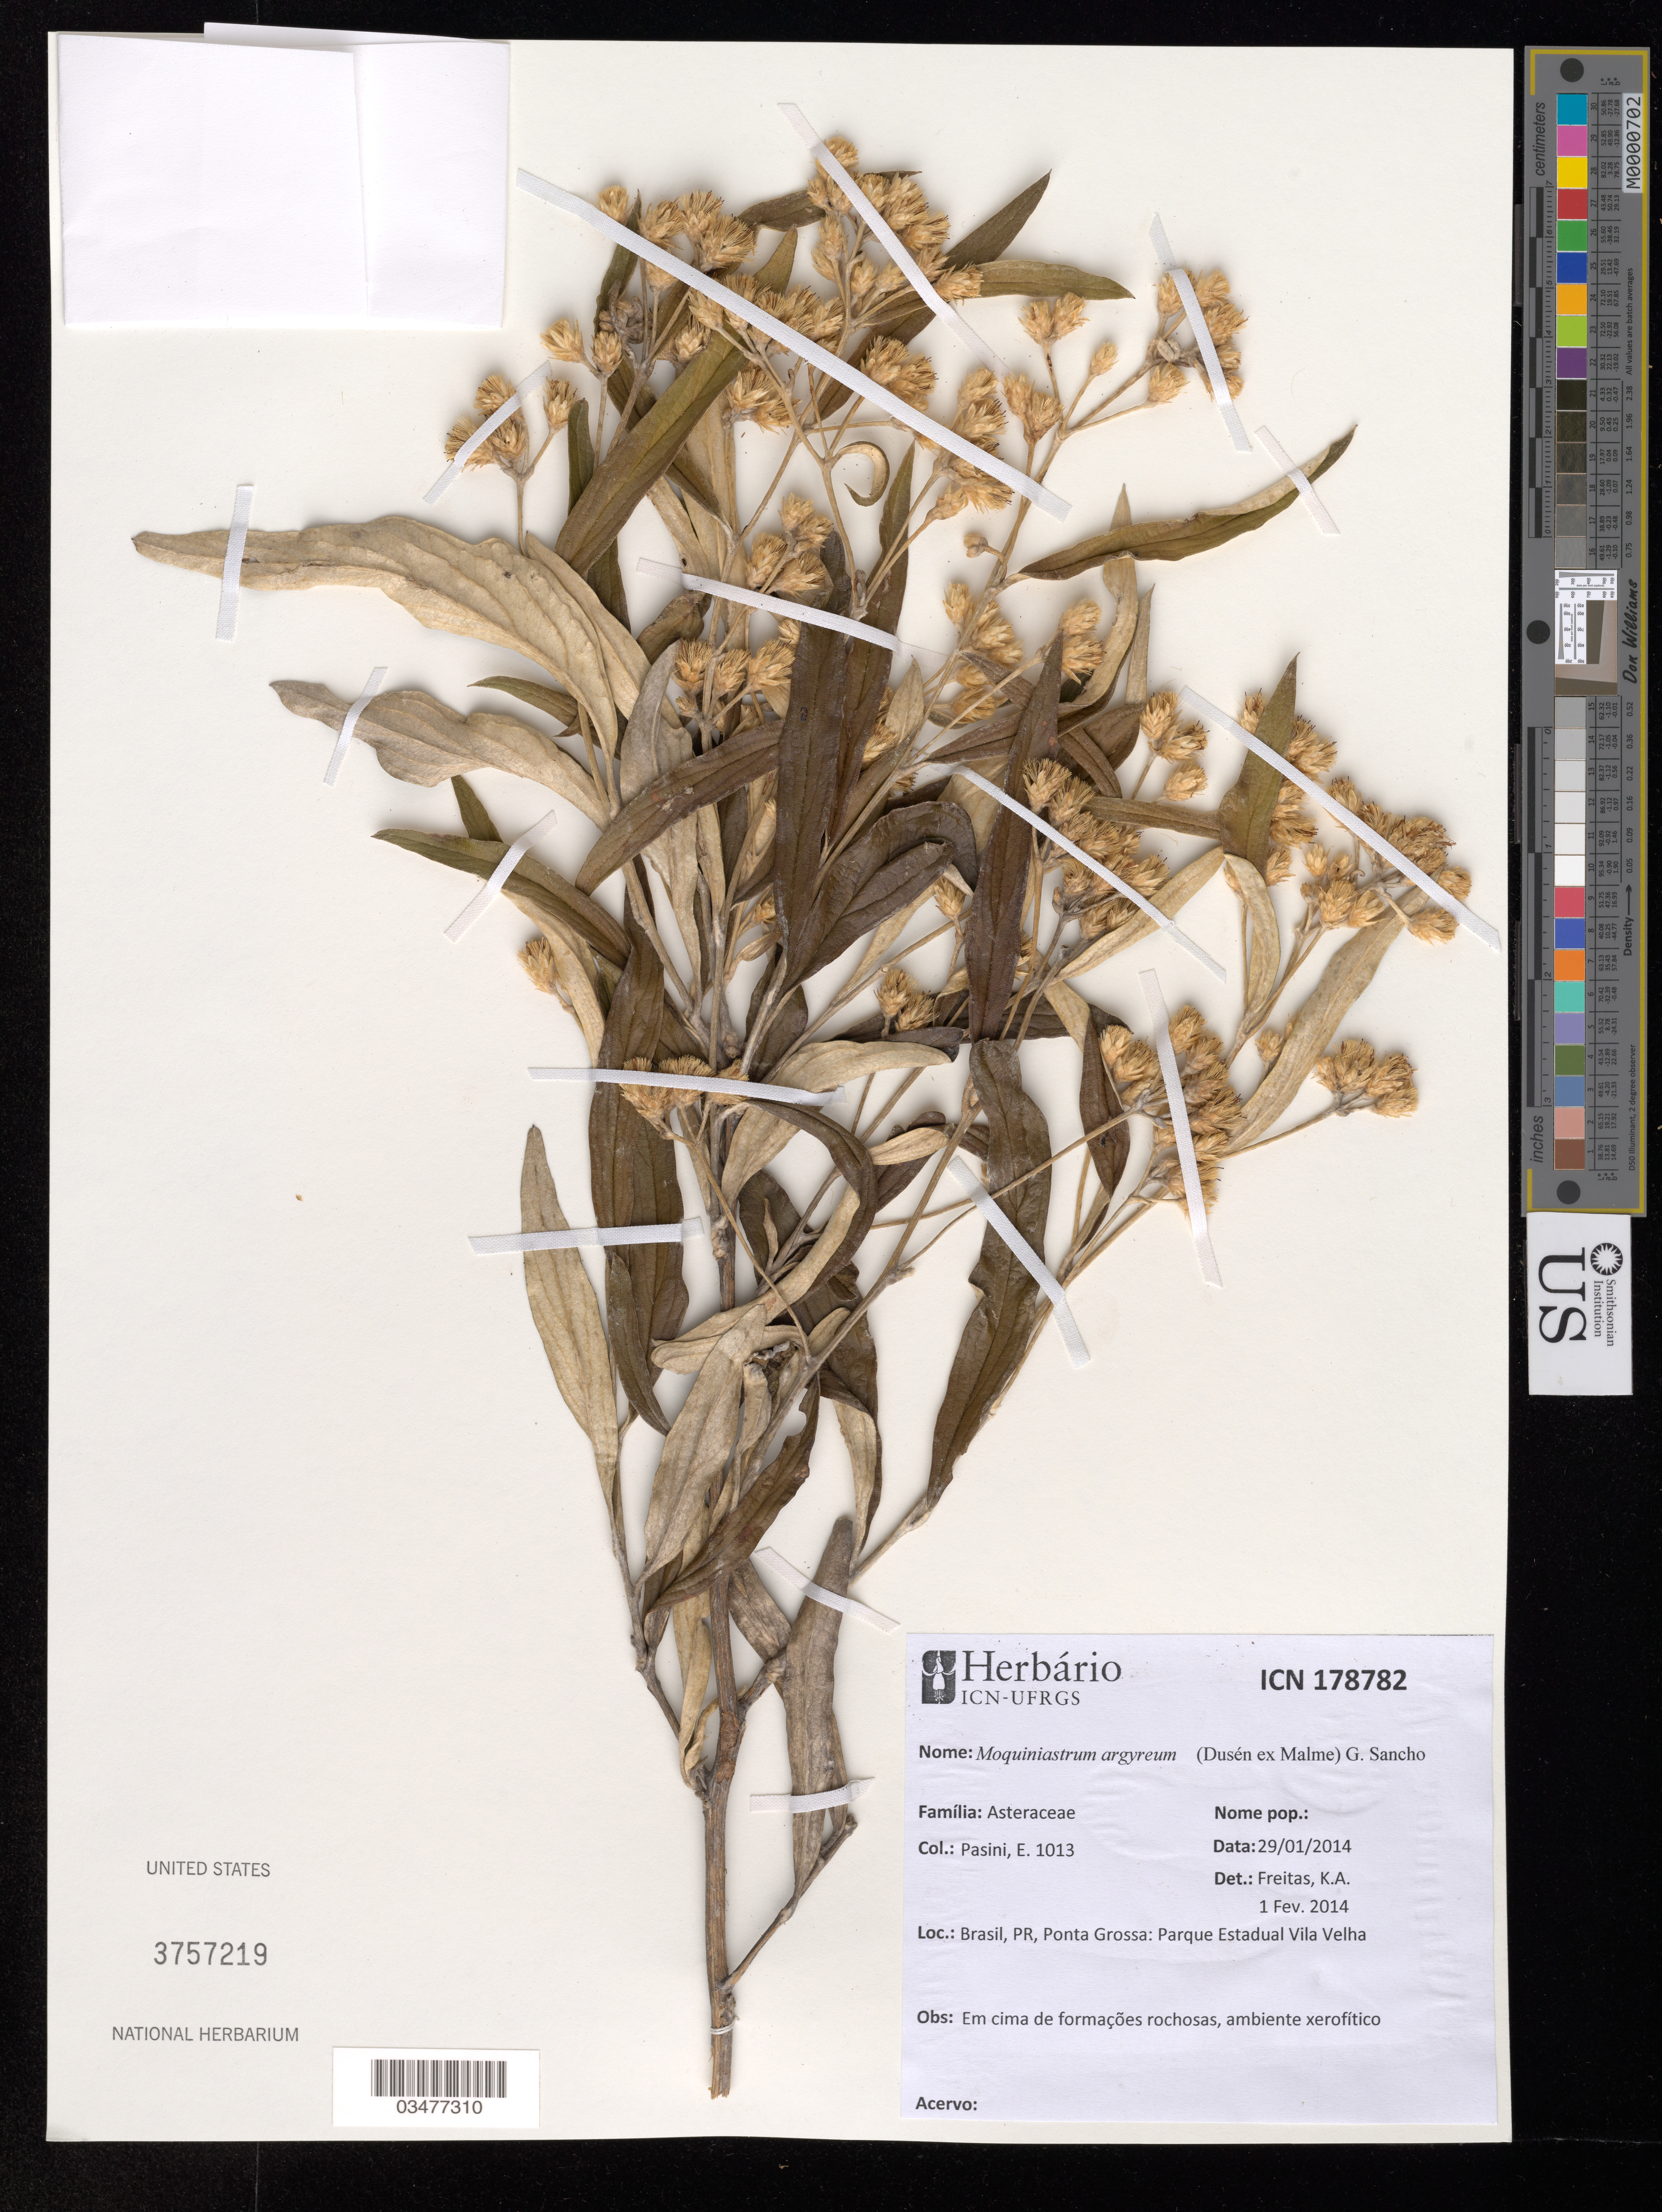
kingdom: Plantae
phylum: Tracheophyta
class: Magnoliopsida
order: Asterales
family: Asteraceae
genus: Moquiniastrum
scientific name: Moquiniastrum argyreum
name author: (Dusén ex Malme) G. Sancho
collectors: E. Pasini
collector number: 1013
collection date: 2014-01-29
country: Brazil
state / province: Paraná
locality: Ponta Grossa: Parque Estadual Vila. Velha.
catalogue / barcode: US 3757219